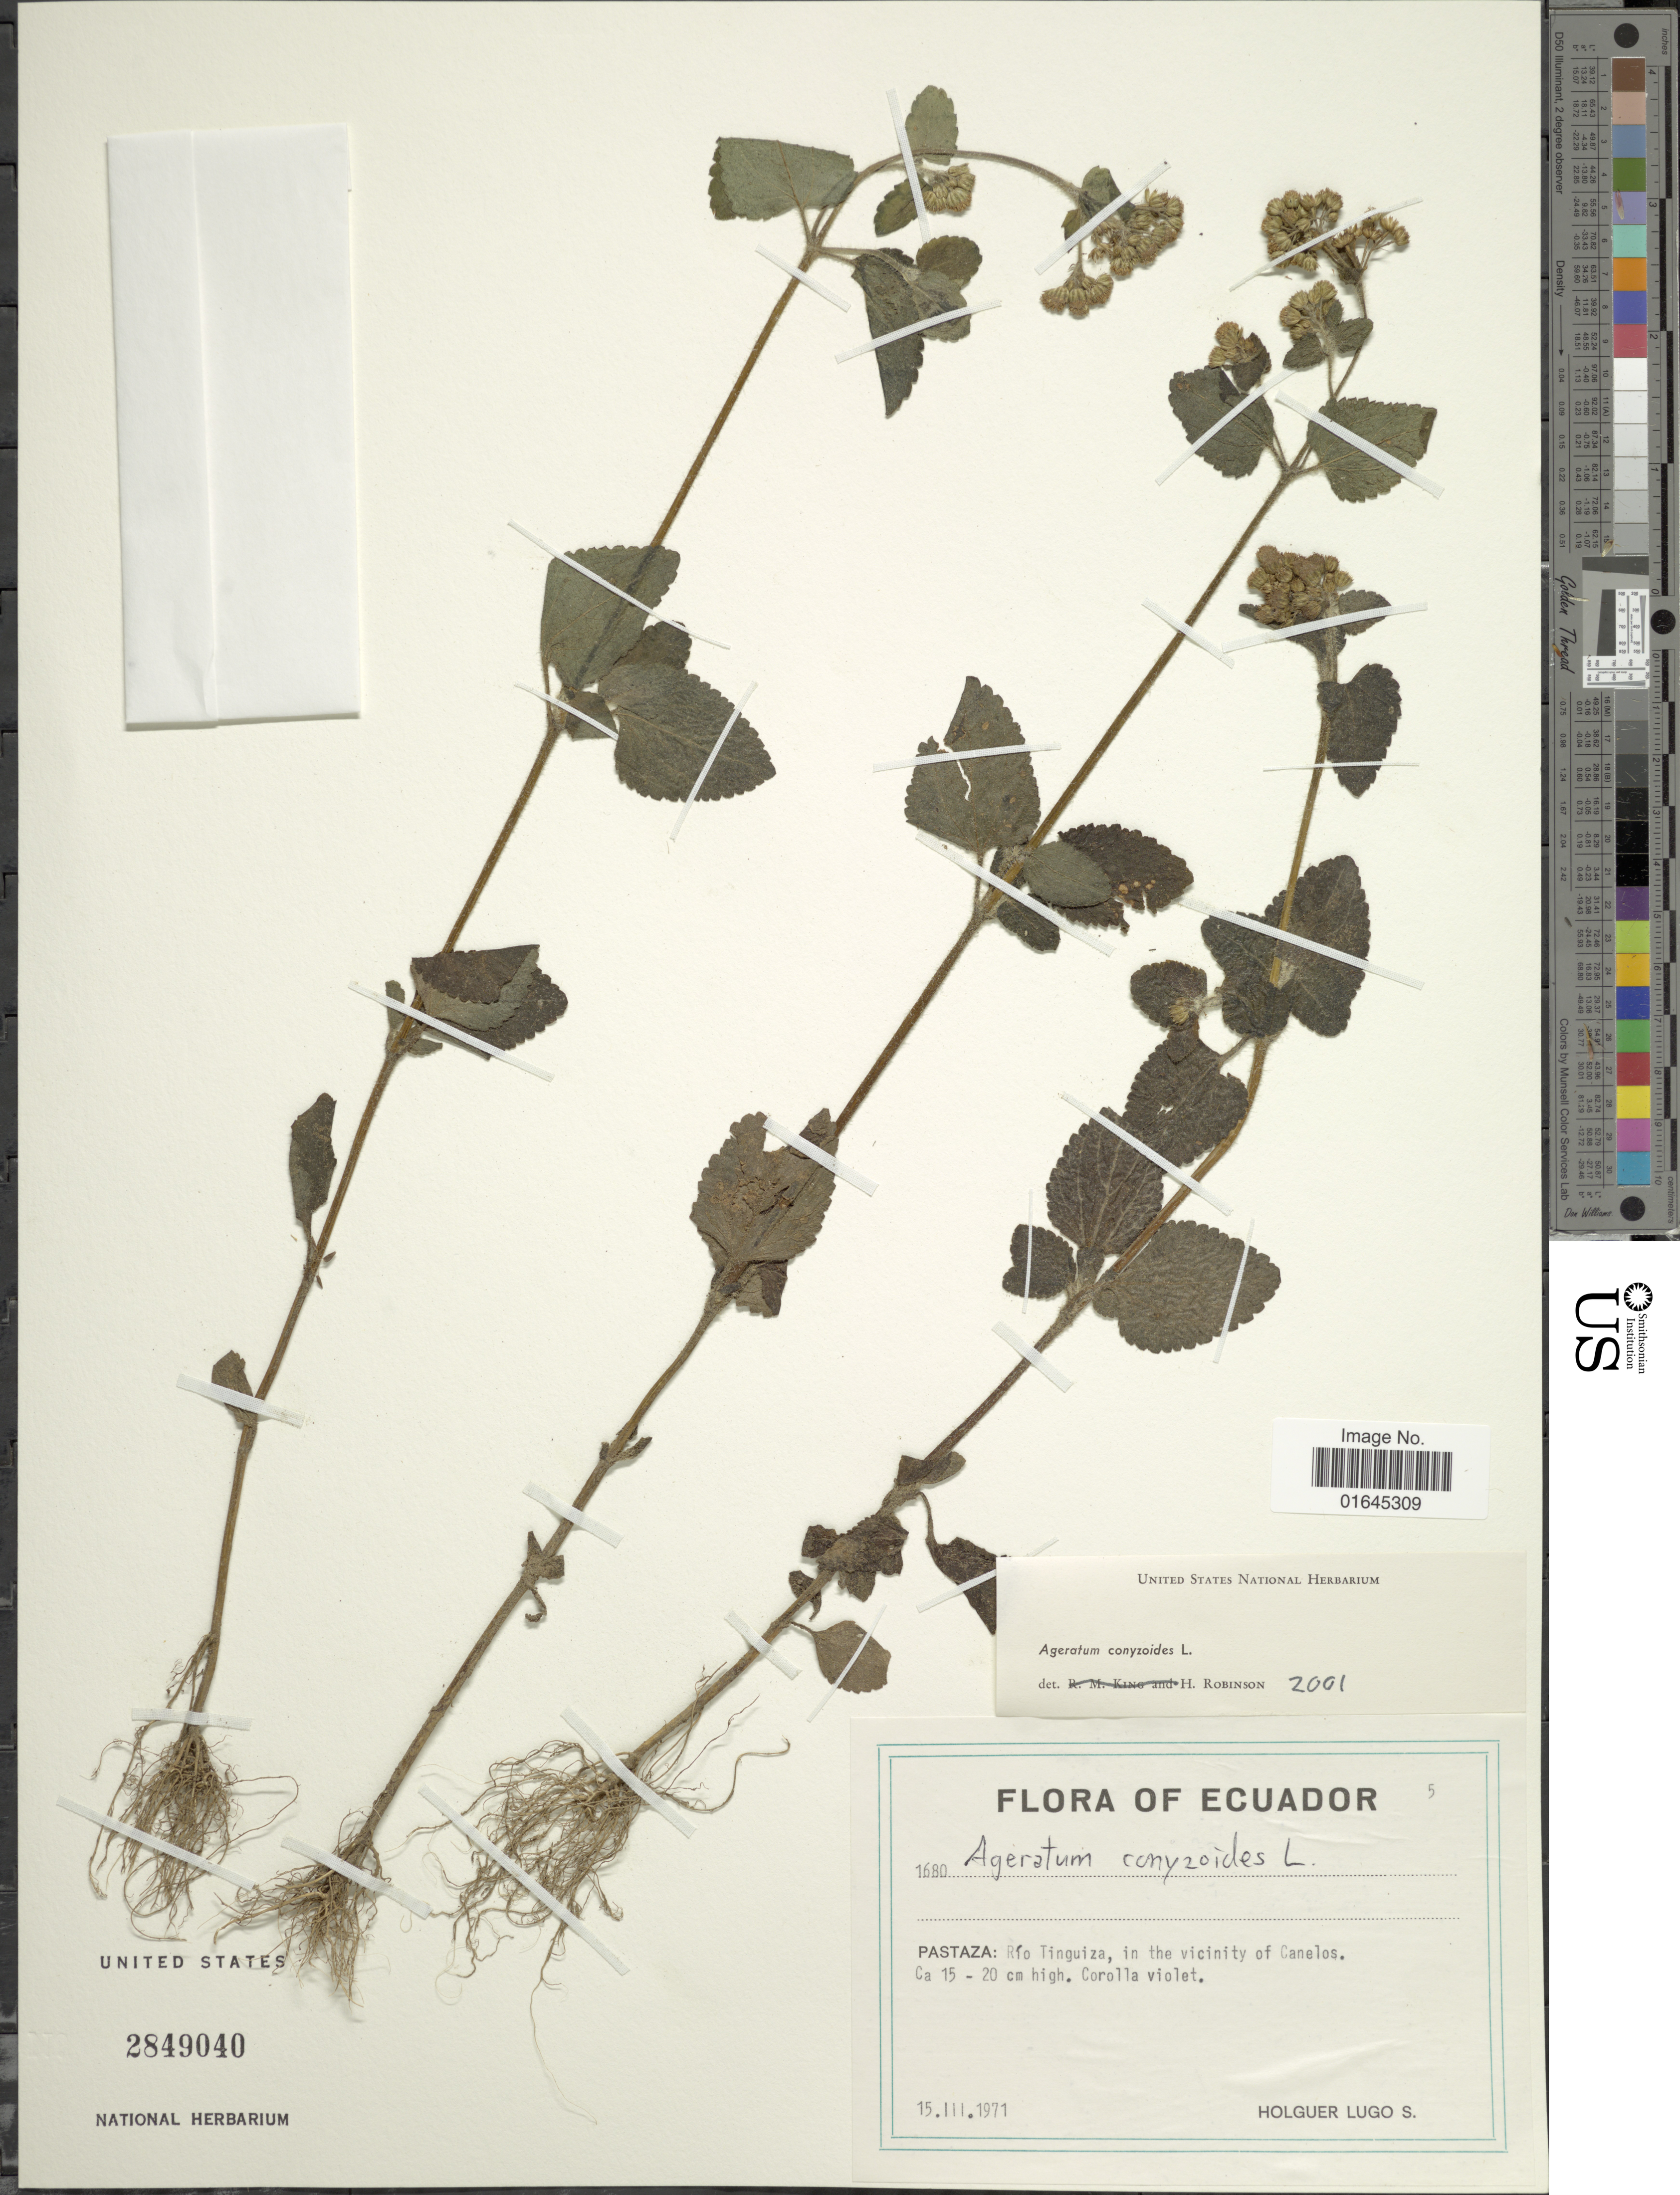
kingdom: Plantae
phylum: Tracheophyta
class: Magnoliopsida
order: Asterales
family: Asteraceae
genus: Ageratum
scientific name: Ageratum conyzoides subsp. conyzoides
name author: L.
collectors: H. Lugo S.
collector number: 1680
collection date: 1971-03-15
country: Ecuador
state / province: Pastaza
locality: Río Tinguiza, in the vicinity of Canelos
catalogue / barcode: US 2849040